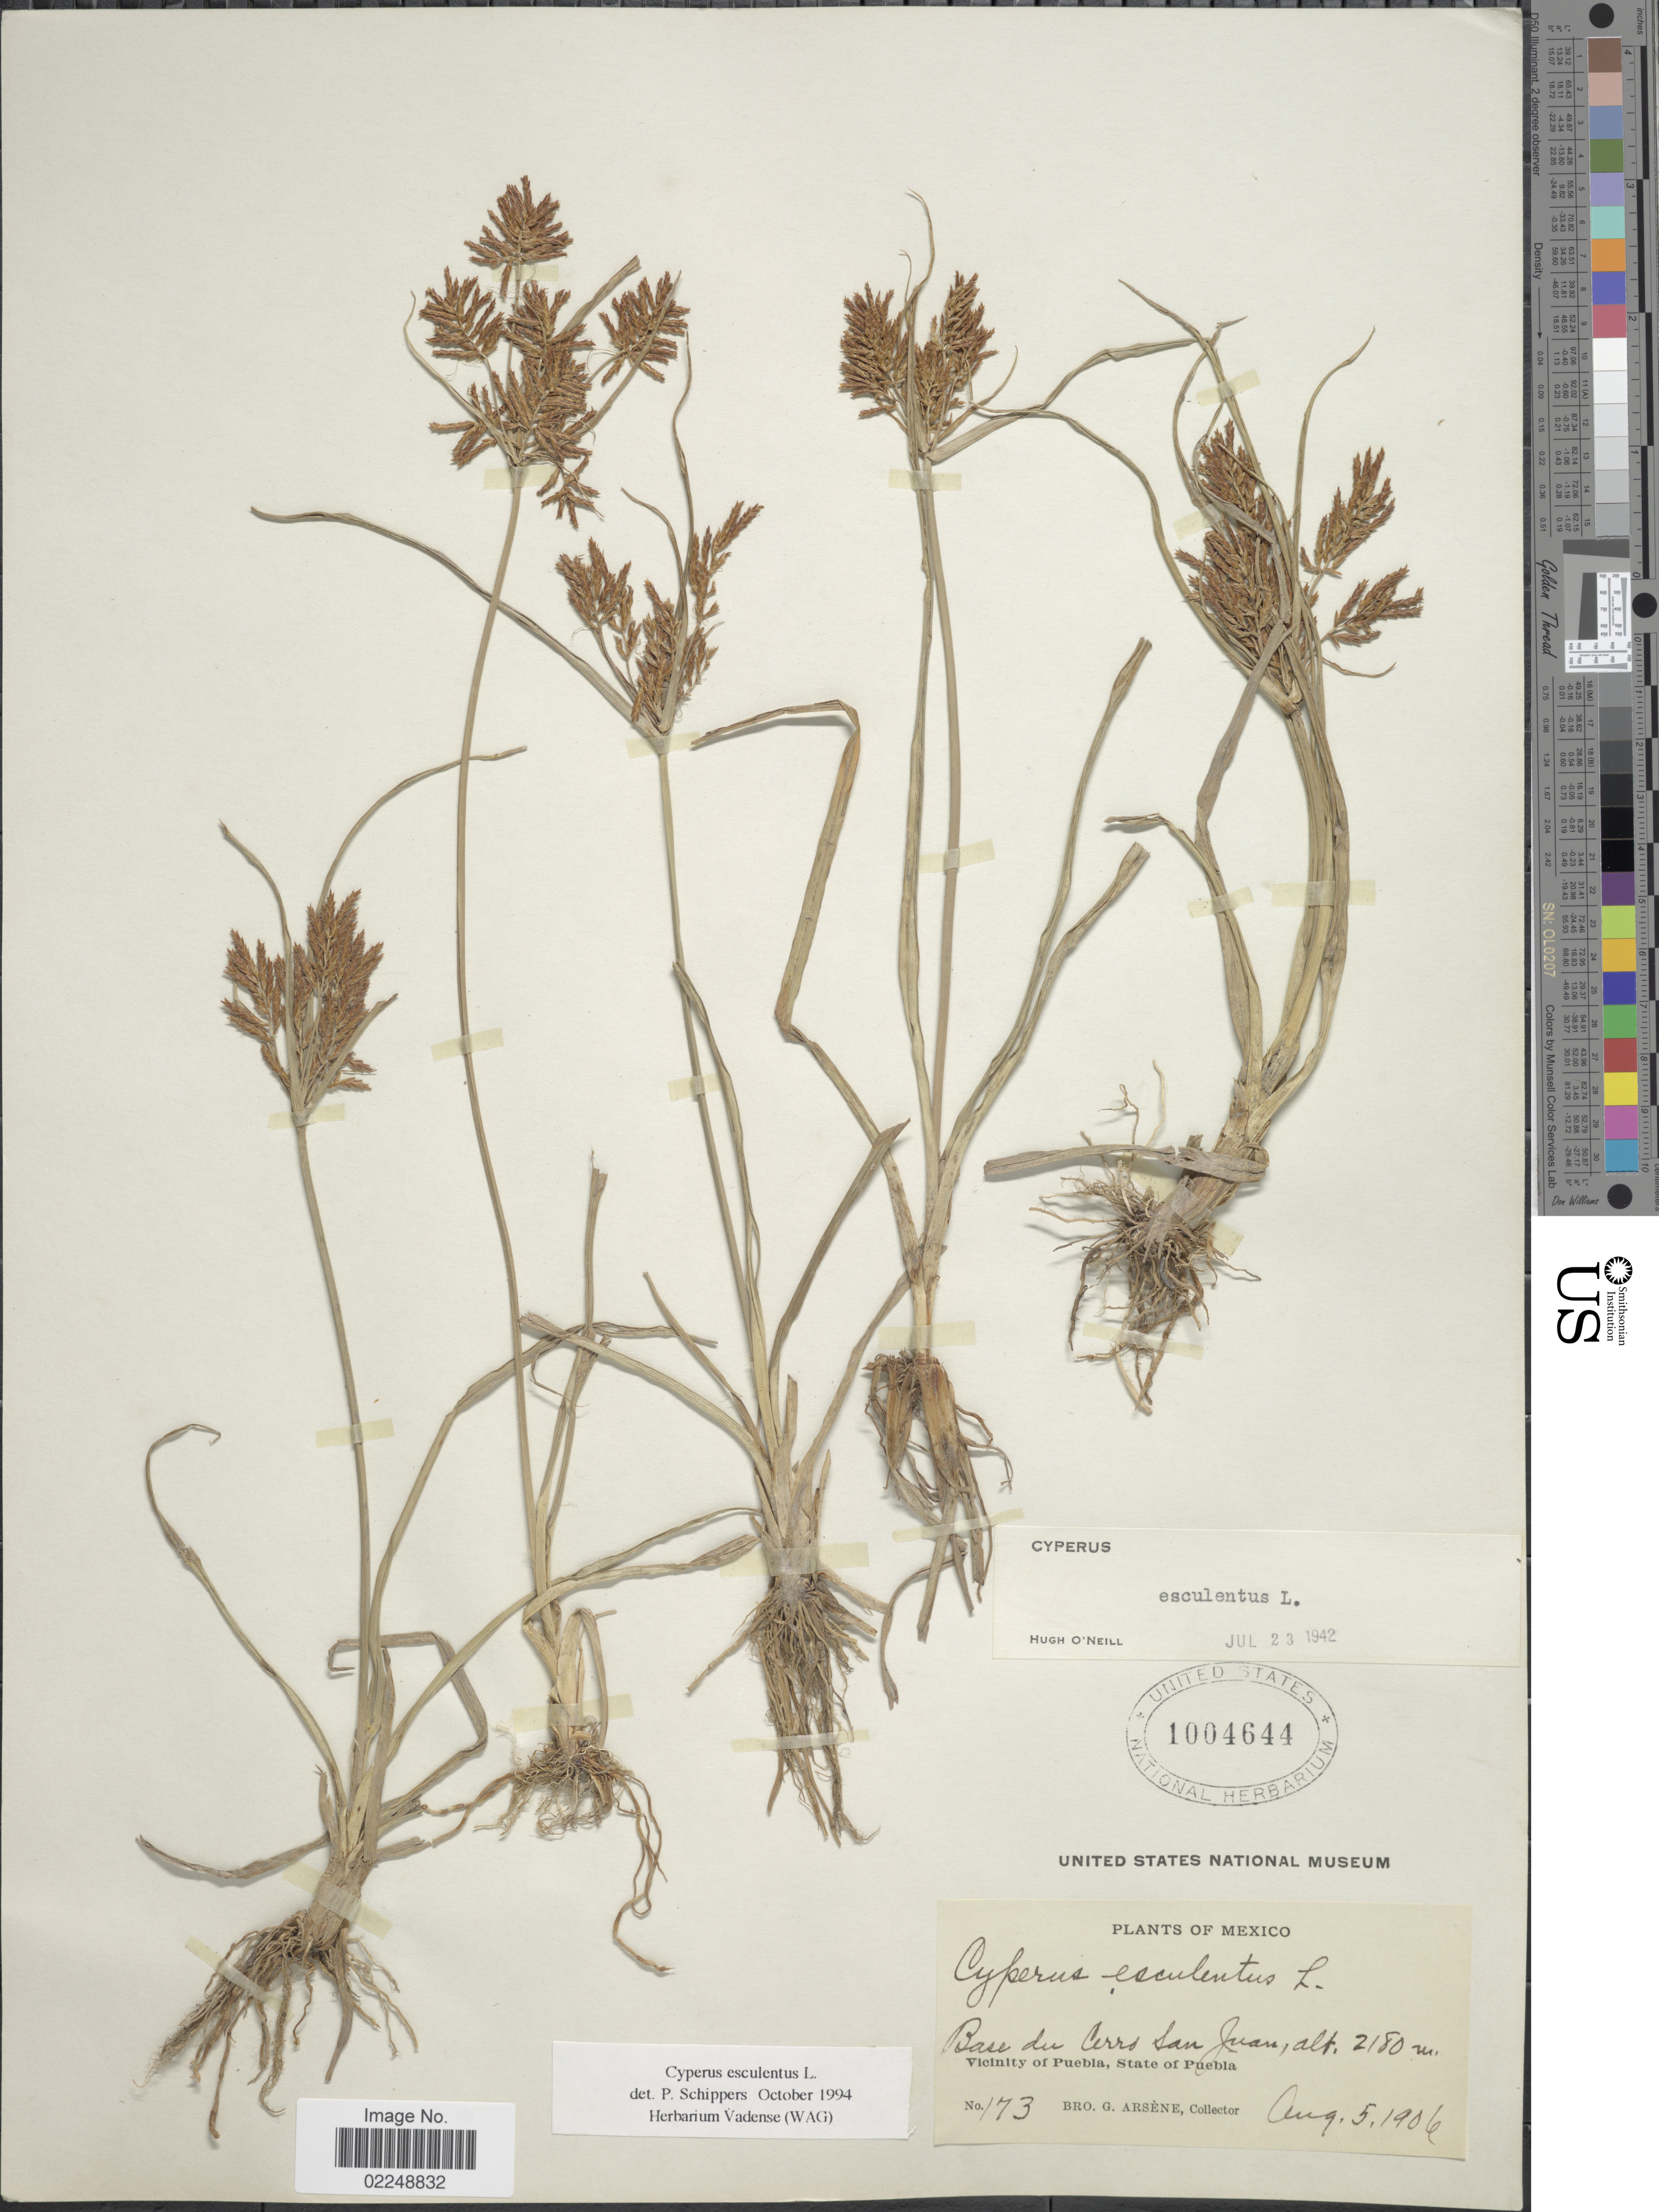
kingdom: Plantae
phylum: Tracheophyta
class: Liliopsida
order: Poales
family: Cyperaceae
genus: Cyperus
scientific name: Cyperus esculentus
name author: L.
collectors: Bro. G. Arsène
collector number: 173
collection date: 1906-08-05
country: Mexico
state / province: Puebla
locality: Base du Cerro San Juan, Vicinity of Puebla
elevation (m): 2180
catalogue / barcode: US 1004644